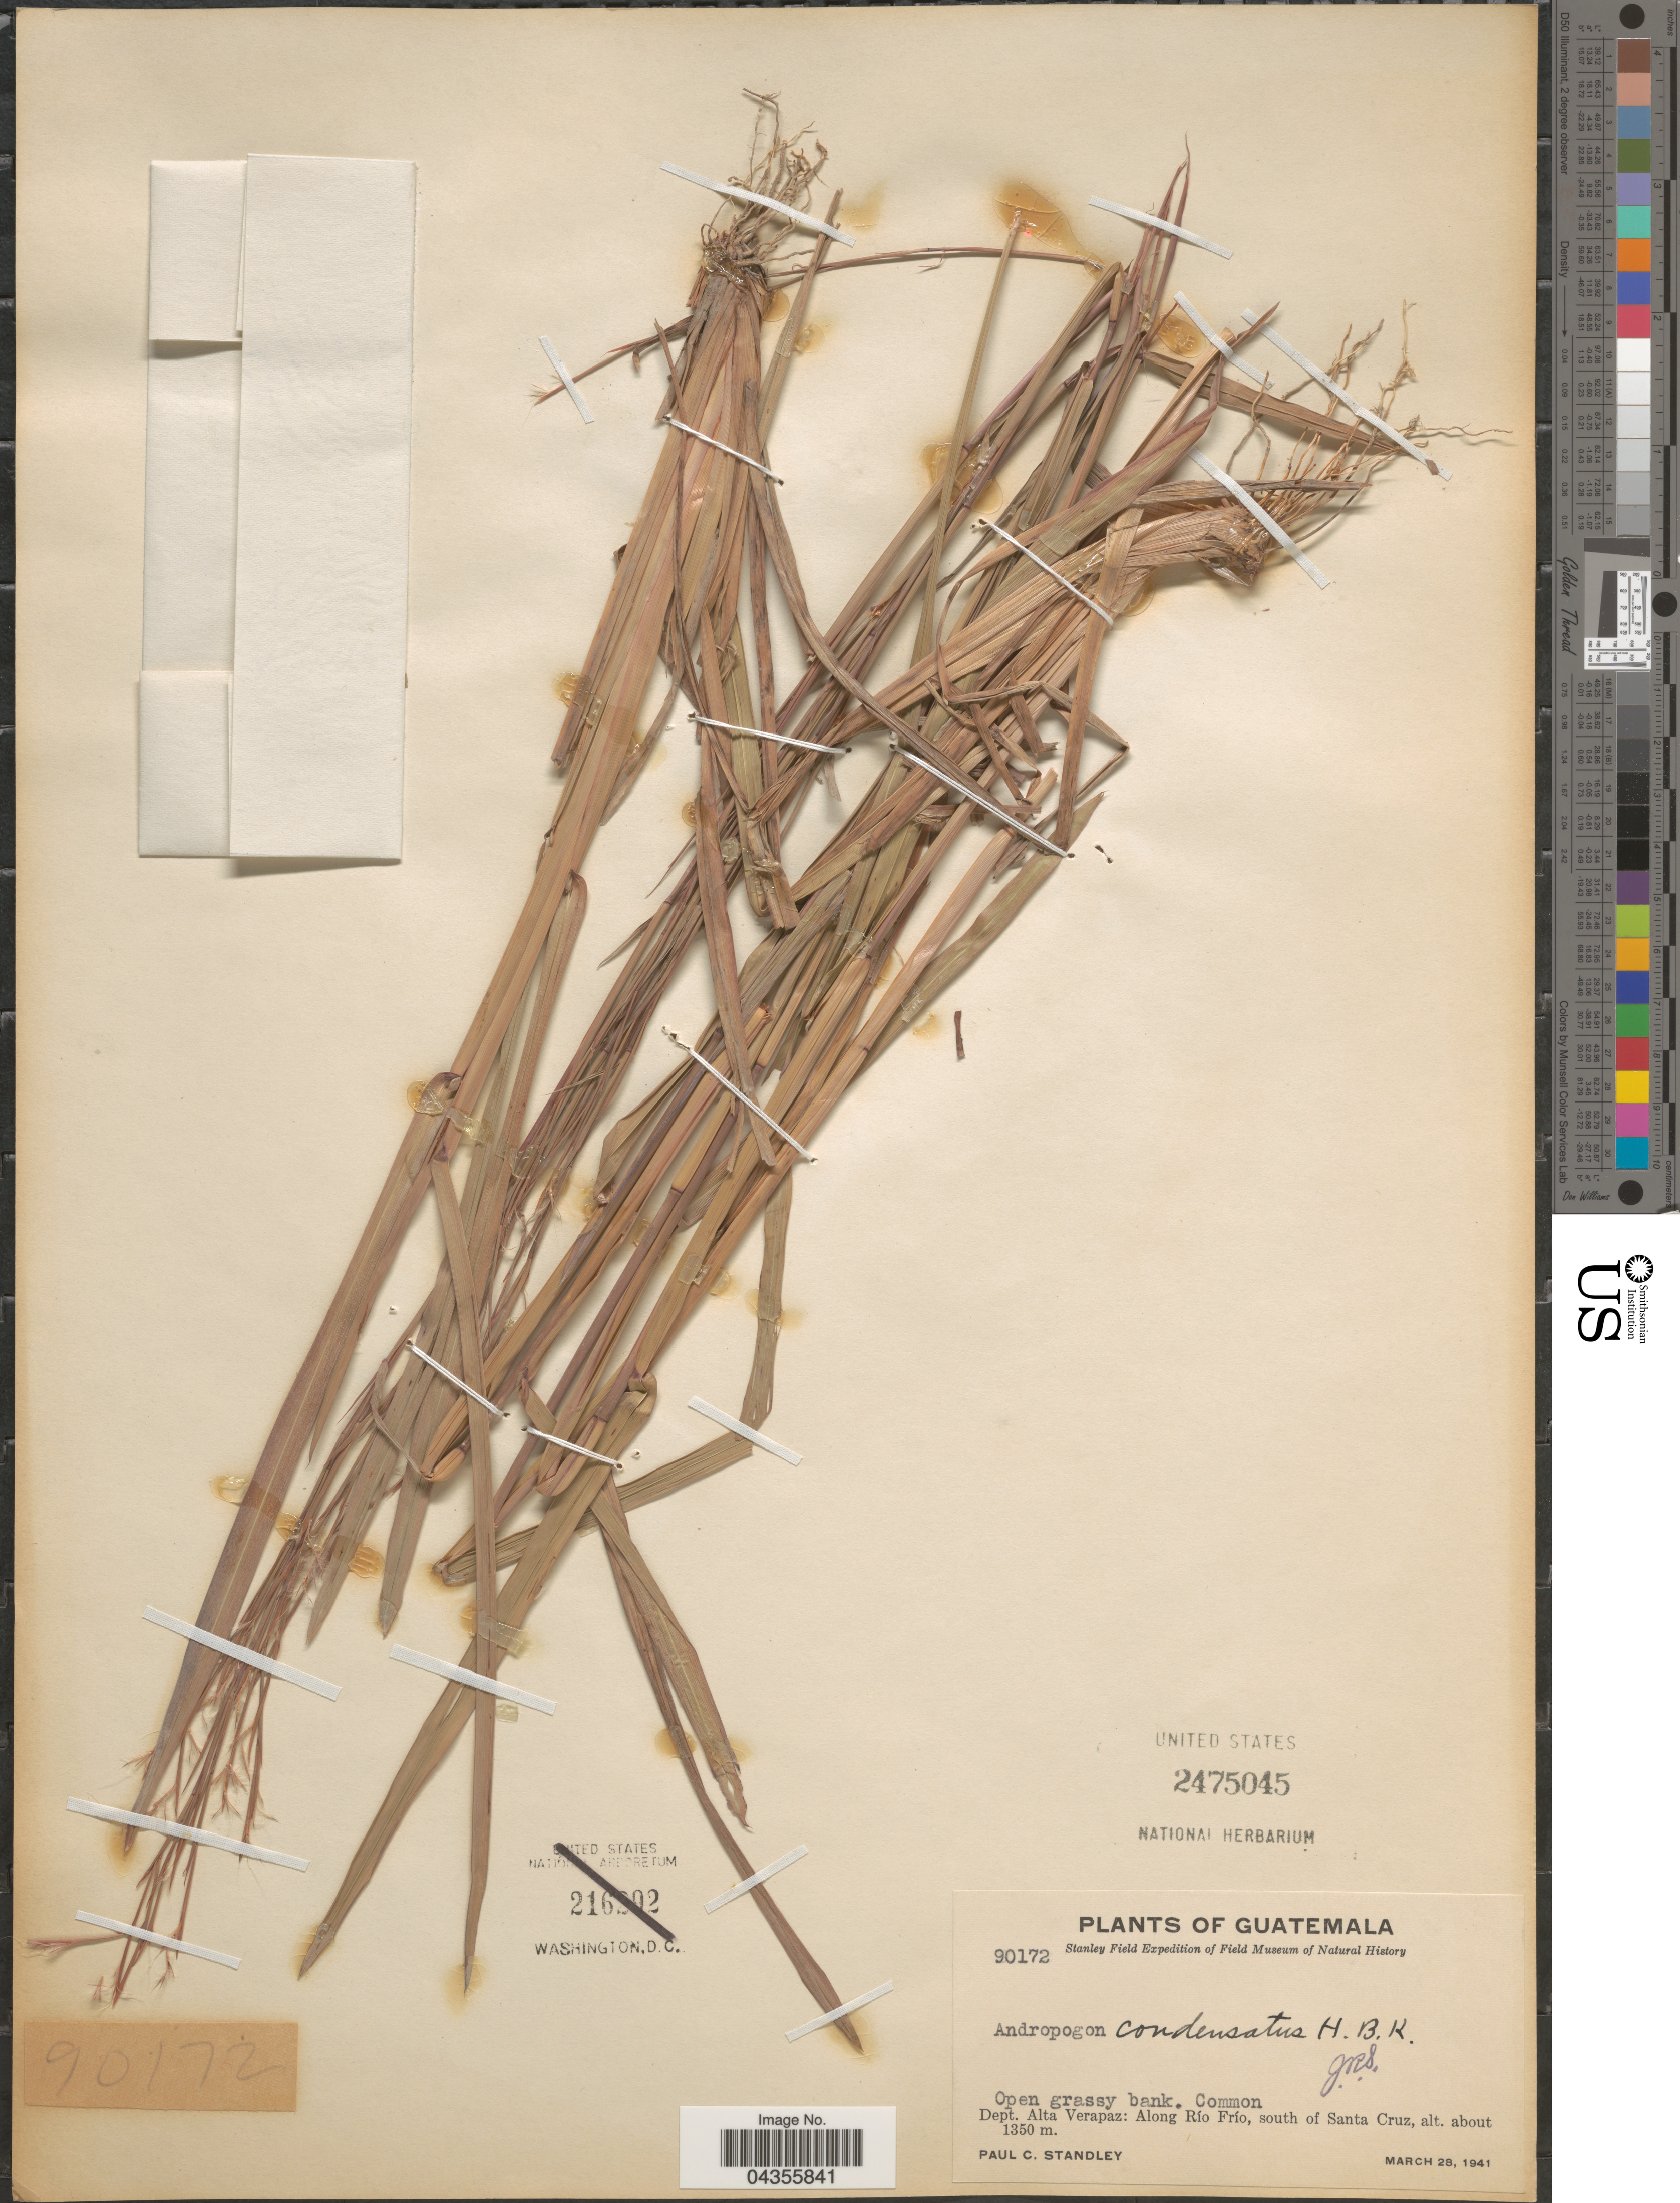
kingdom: Plantae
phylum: Tracheophyta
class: Liliopsida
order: Poales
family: Poaceae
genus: Schizachyrium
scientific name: Schizachyrium condensatum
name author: (Kunth) Nees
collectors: P. C. Standley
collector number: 90172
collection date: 1941-03-28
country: Guatemala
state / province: Alta Verapaz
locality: Stanley Field Expedition. Dept. Alta Verapaz: Along Río Frío, south of Santa Cruz.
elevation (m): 1350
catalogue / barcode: US 2475045